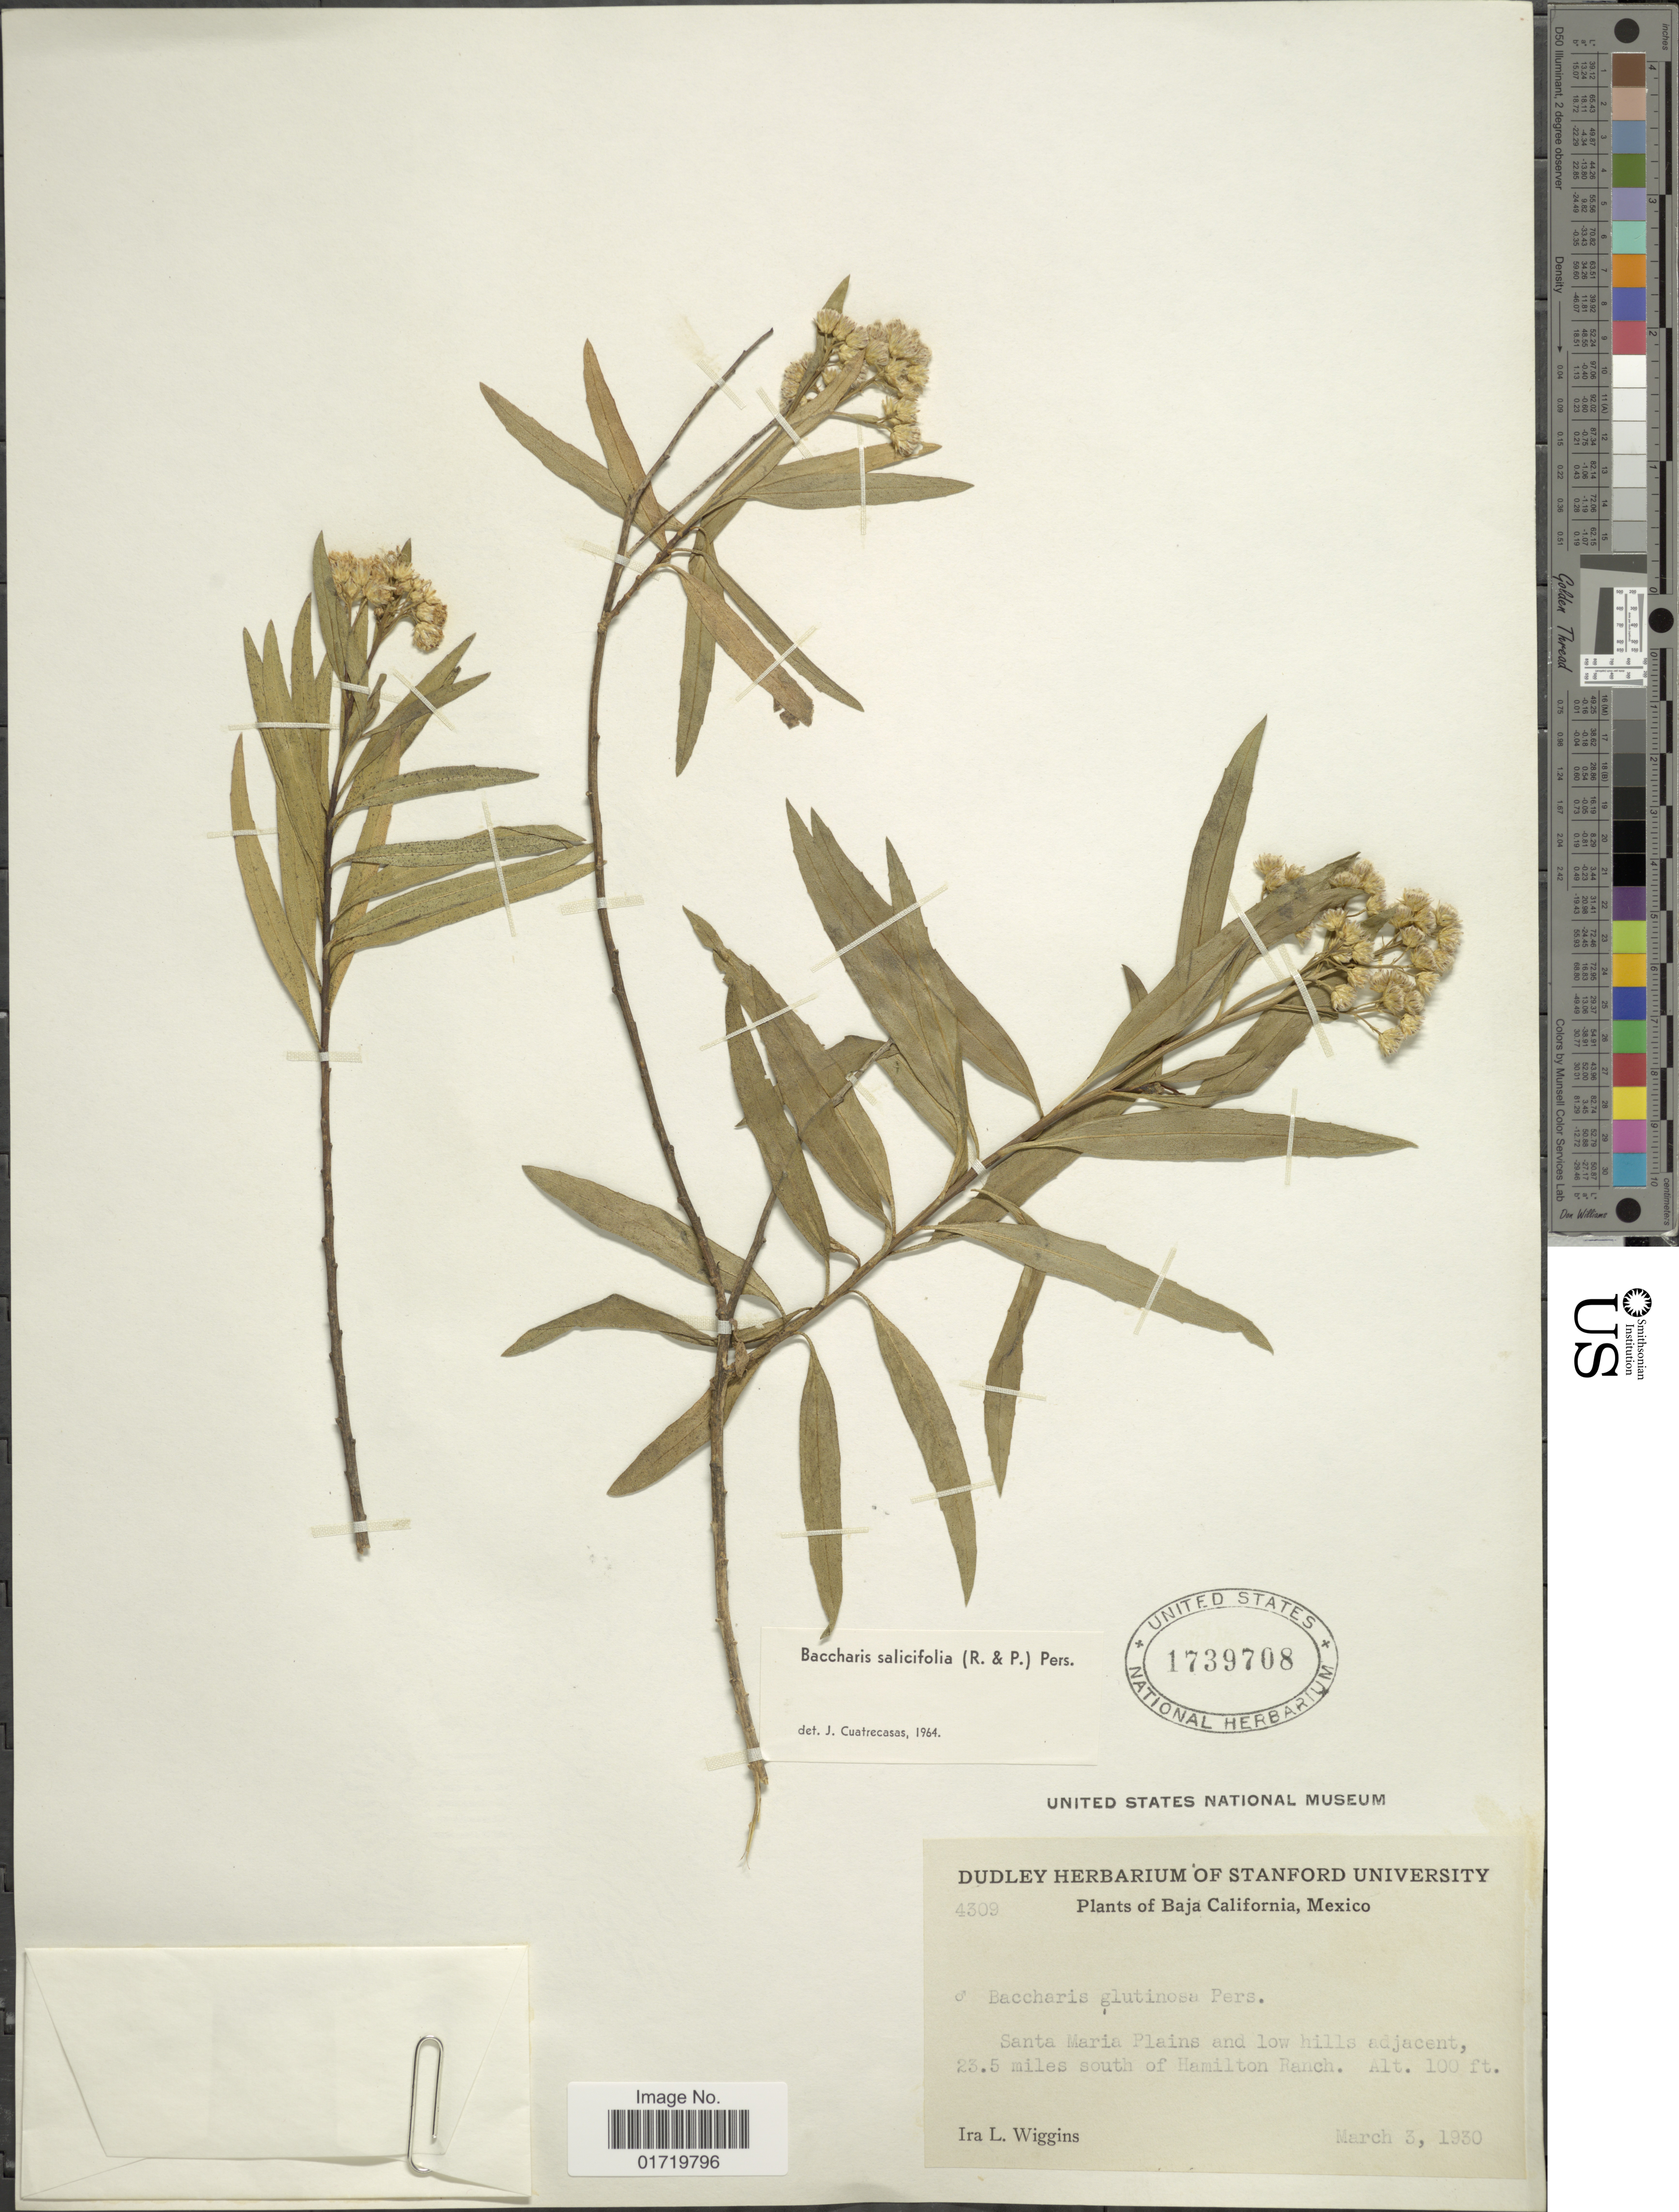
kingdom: Plantae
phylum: Tracheophyta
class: Magnoliopsida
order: Asterales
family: Asteraceae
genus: Baccharis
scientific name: Baccharis salicifolia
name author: (Ruiz & Pav.) Pers.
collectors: I. L. Wiggins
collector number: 4309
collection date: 1930-03-03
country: Mexico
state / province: Baja California Sur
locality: Santa Maria Plains and low hills adjacent, 23.5 miles south of Hamilton Ranch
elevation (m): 30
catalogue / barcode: US 1739708